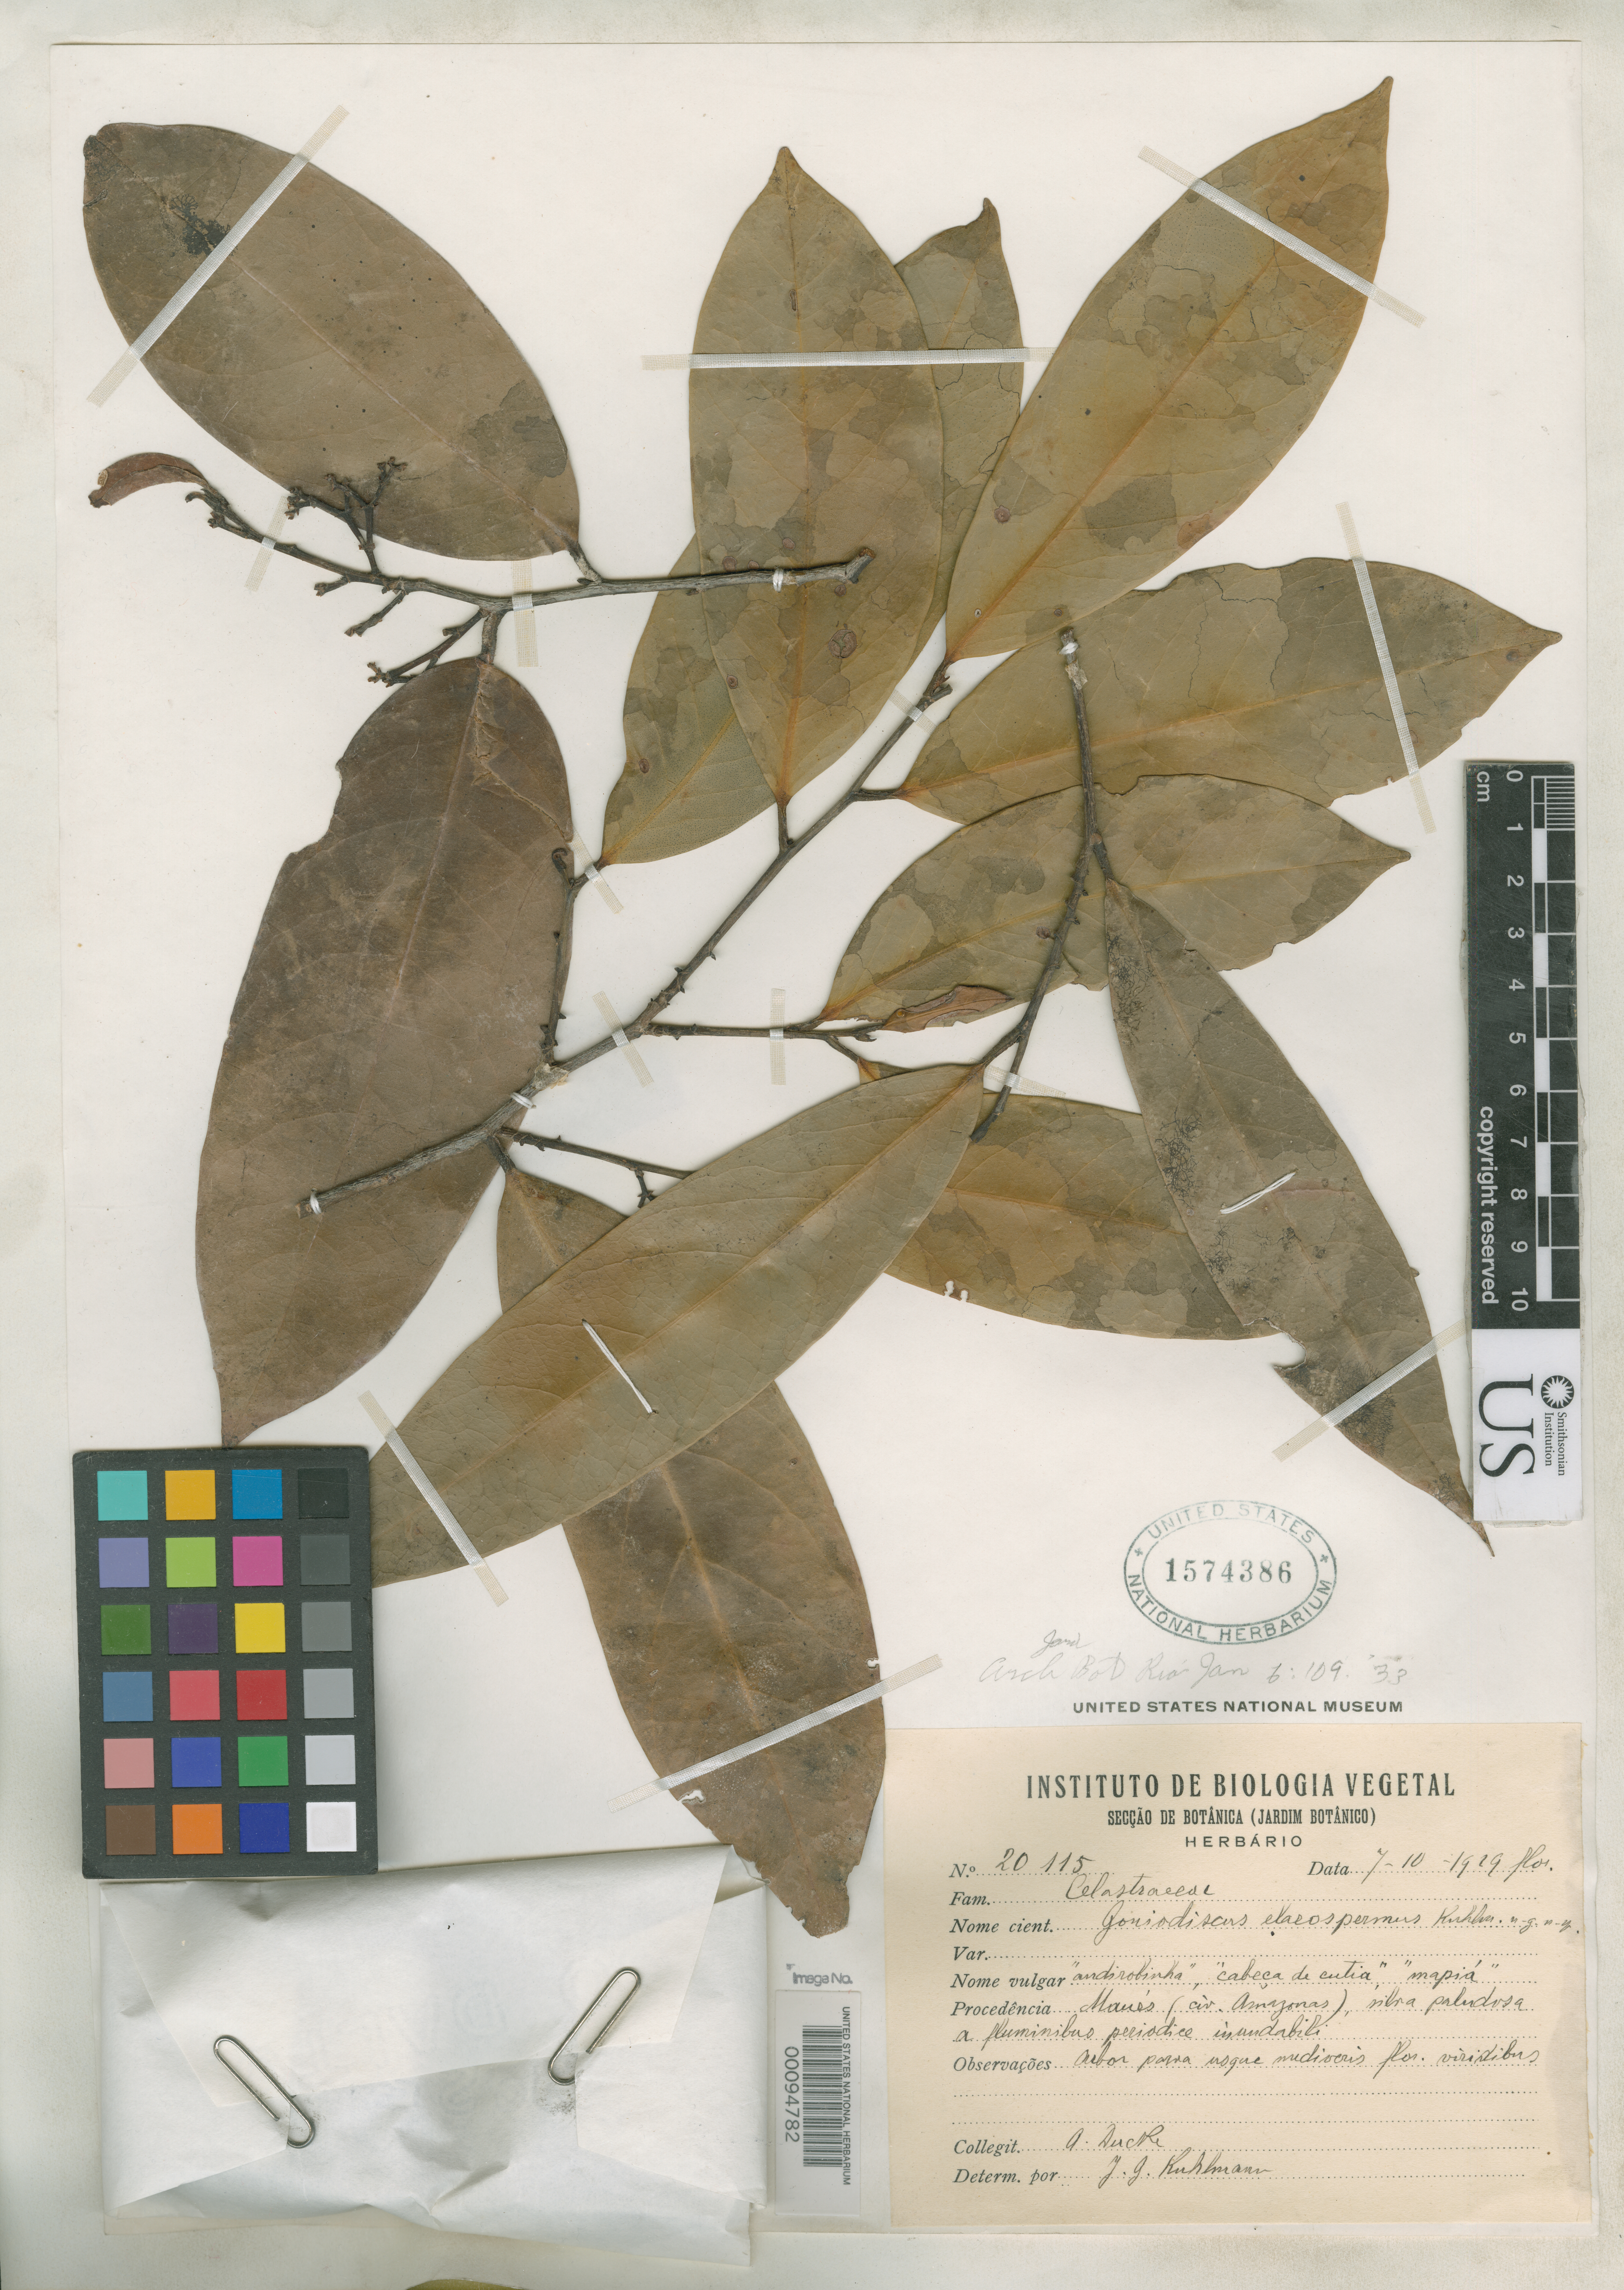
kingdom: Plantae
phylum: Tracheophyta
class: Magnoliopsida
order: Celastrales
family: Celastraceae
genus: Goniodiscus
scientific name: Goniodiscus elaeospermus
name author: Kuhlm.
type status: Type Collection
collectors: A. Ducke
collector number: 20115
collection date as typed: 17 Dec 1927 and 07 Oct 1920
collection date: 1920-10-07,1927-12-17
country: Brazil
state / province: Amazonas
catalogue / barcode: US 1574386